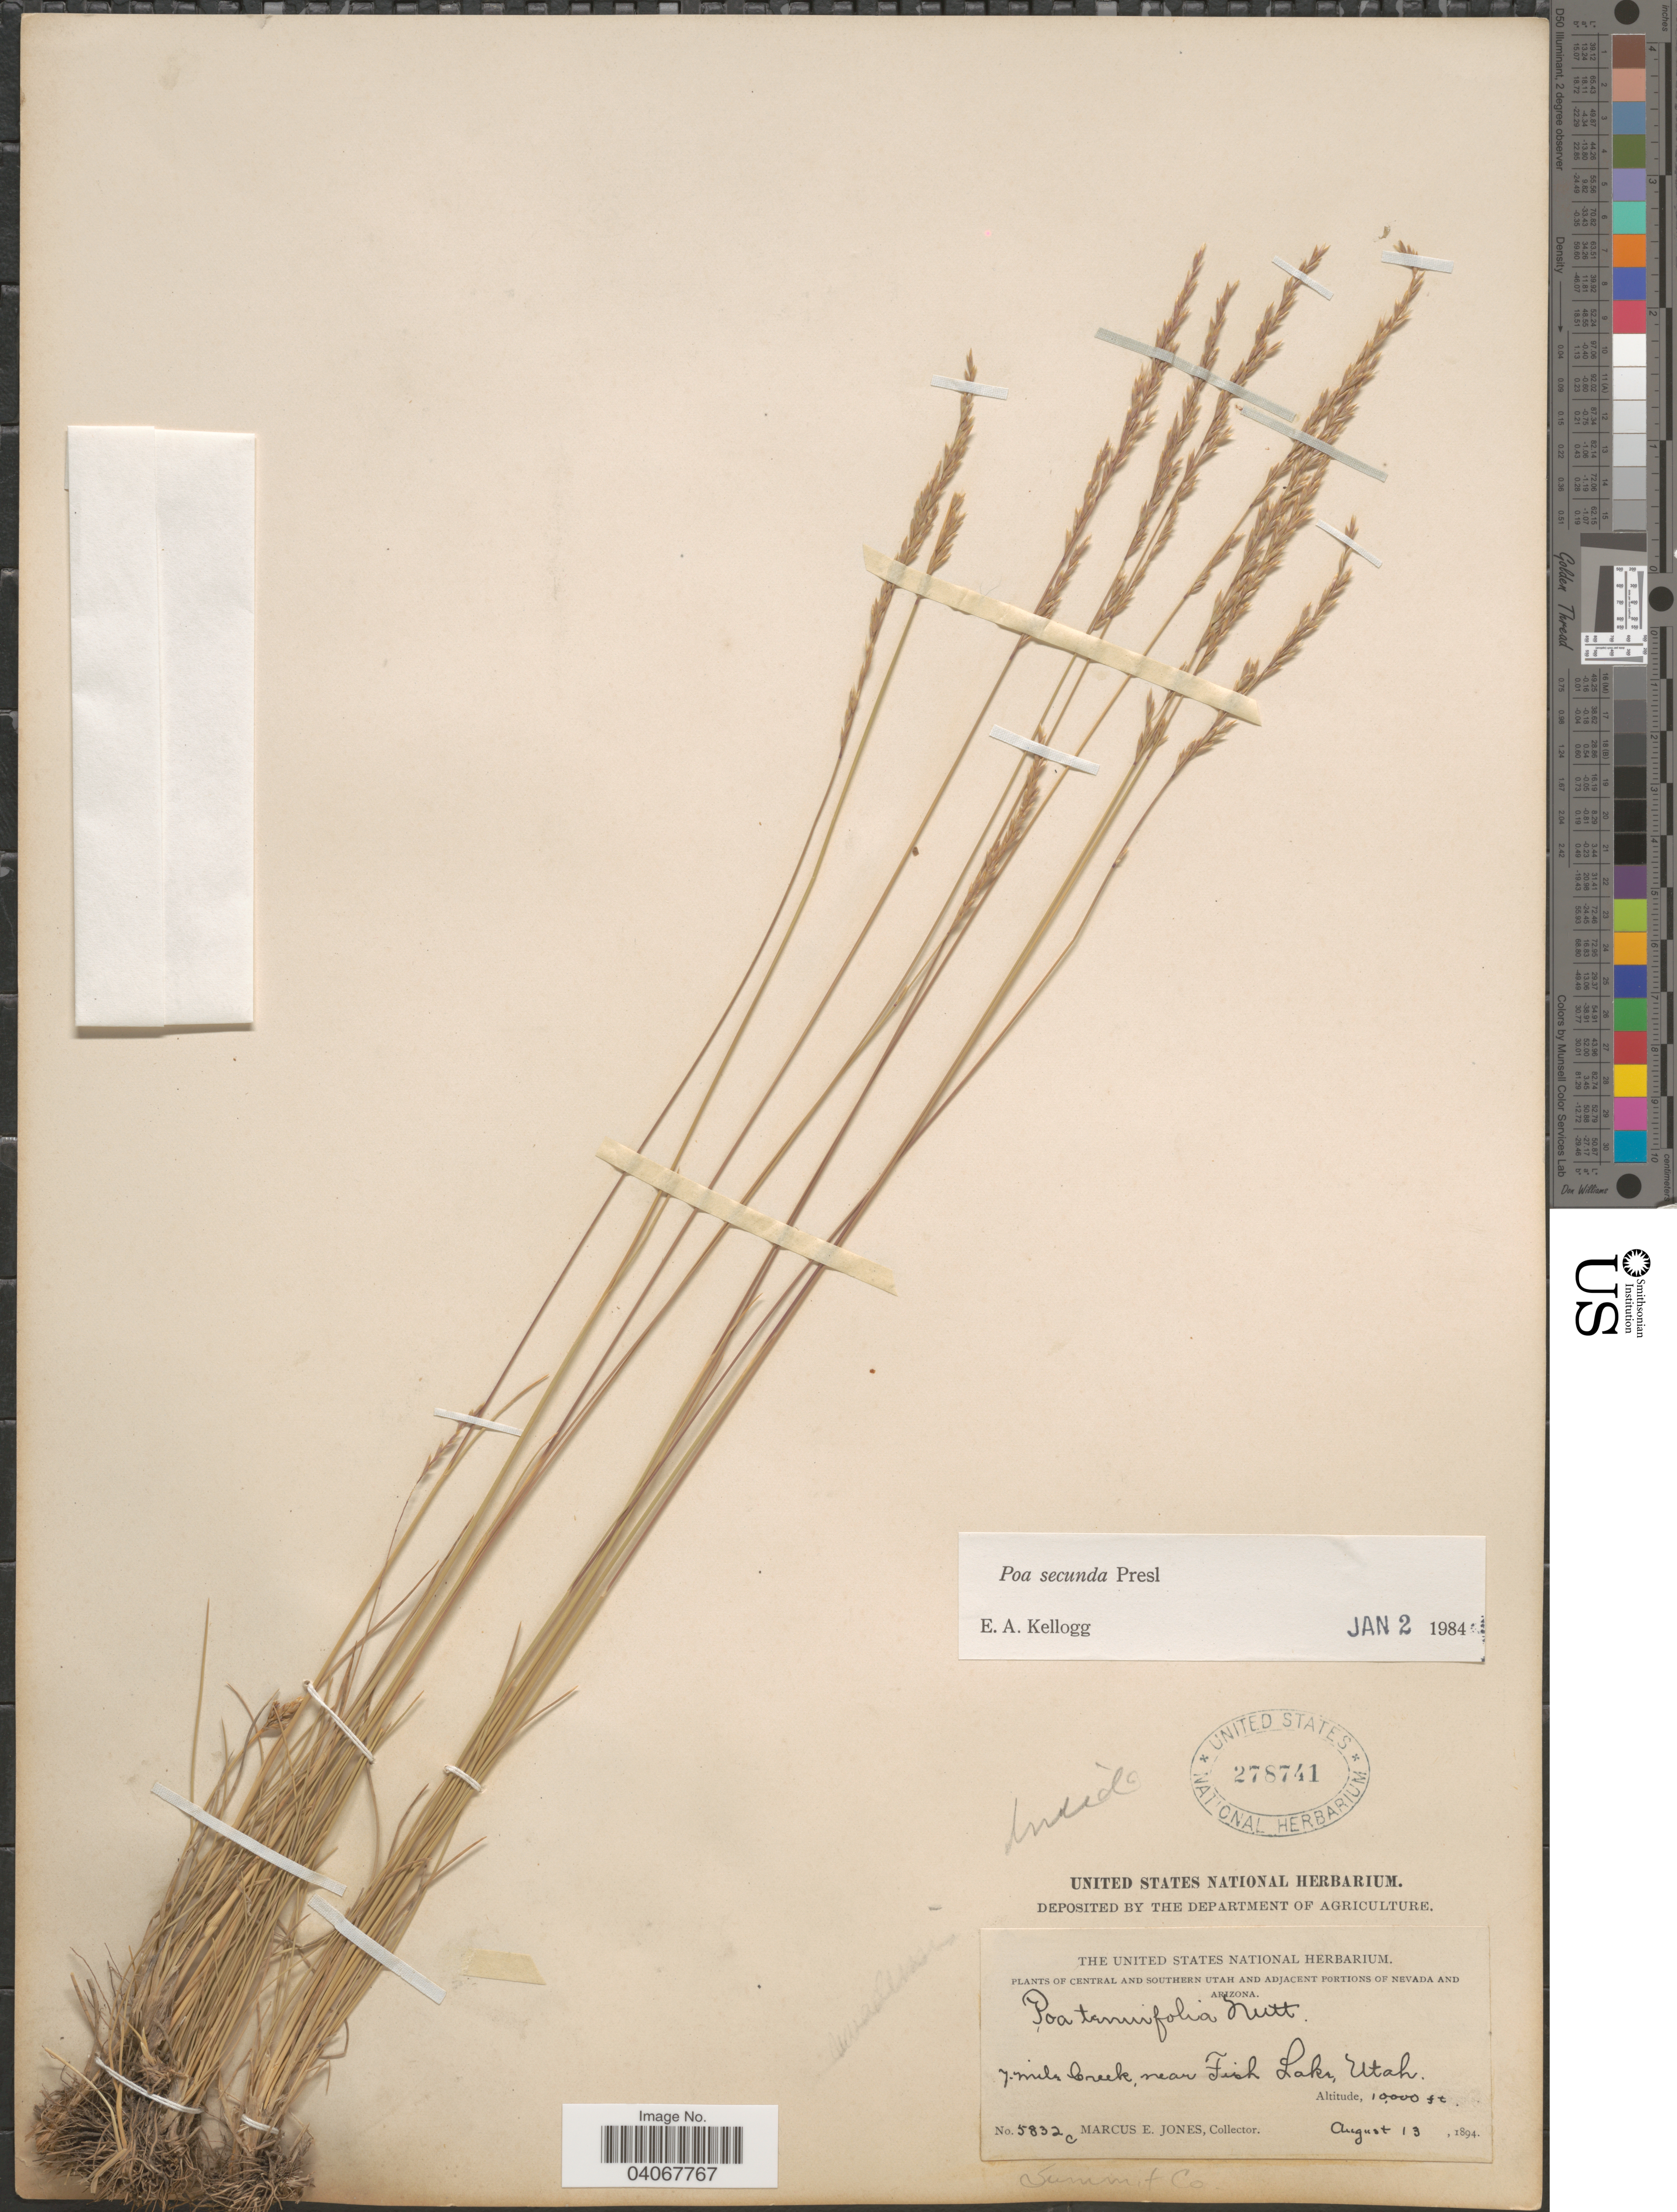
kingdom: Plantae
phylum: Tracheophyta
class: Liliopsida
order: Poales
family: Poaceae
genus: Poa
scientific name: Poa secunda subsp. secunda var. secunda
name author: J. Presl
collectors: M. E. Jones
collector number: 5832c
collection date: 1894-08-13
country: United States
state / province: Utah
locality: Central and Southern Utah. 7 miles Creek, near Fish Lake. Summit Co.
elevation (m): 3048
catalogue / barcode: US 278741